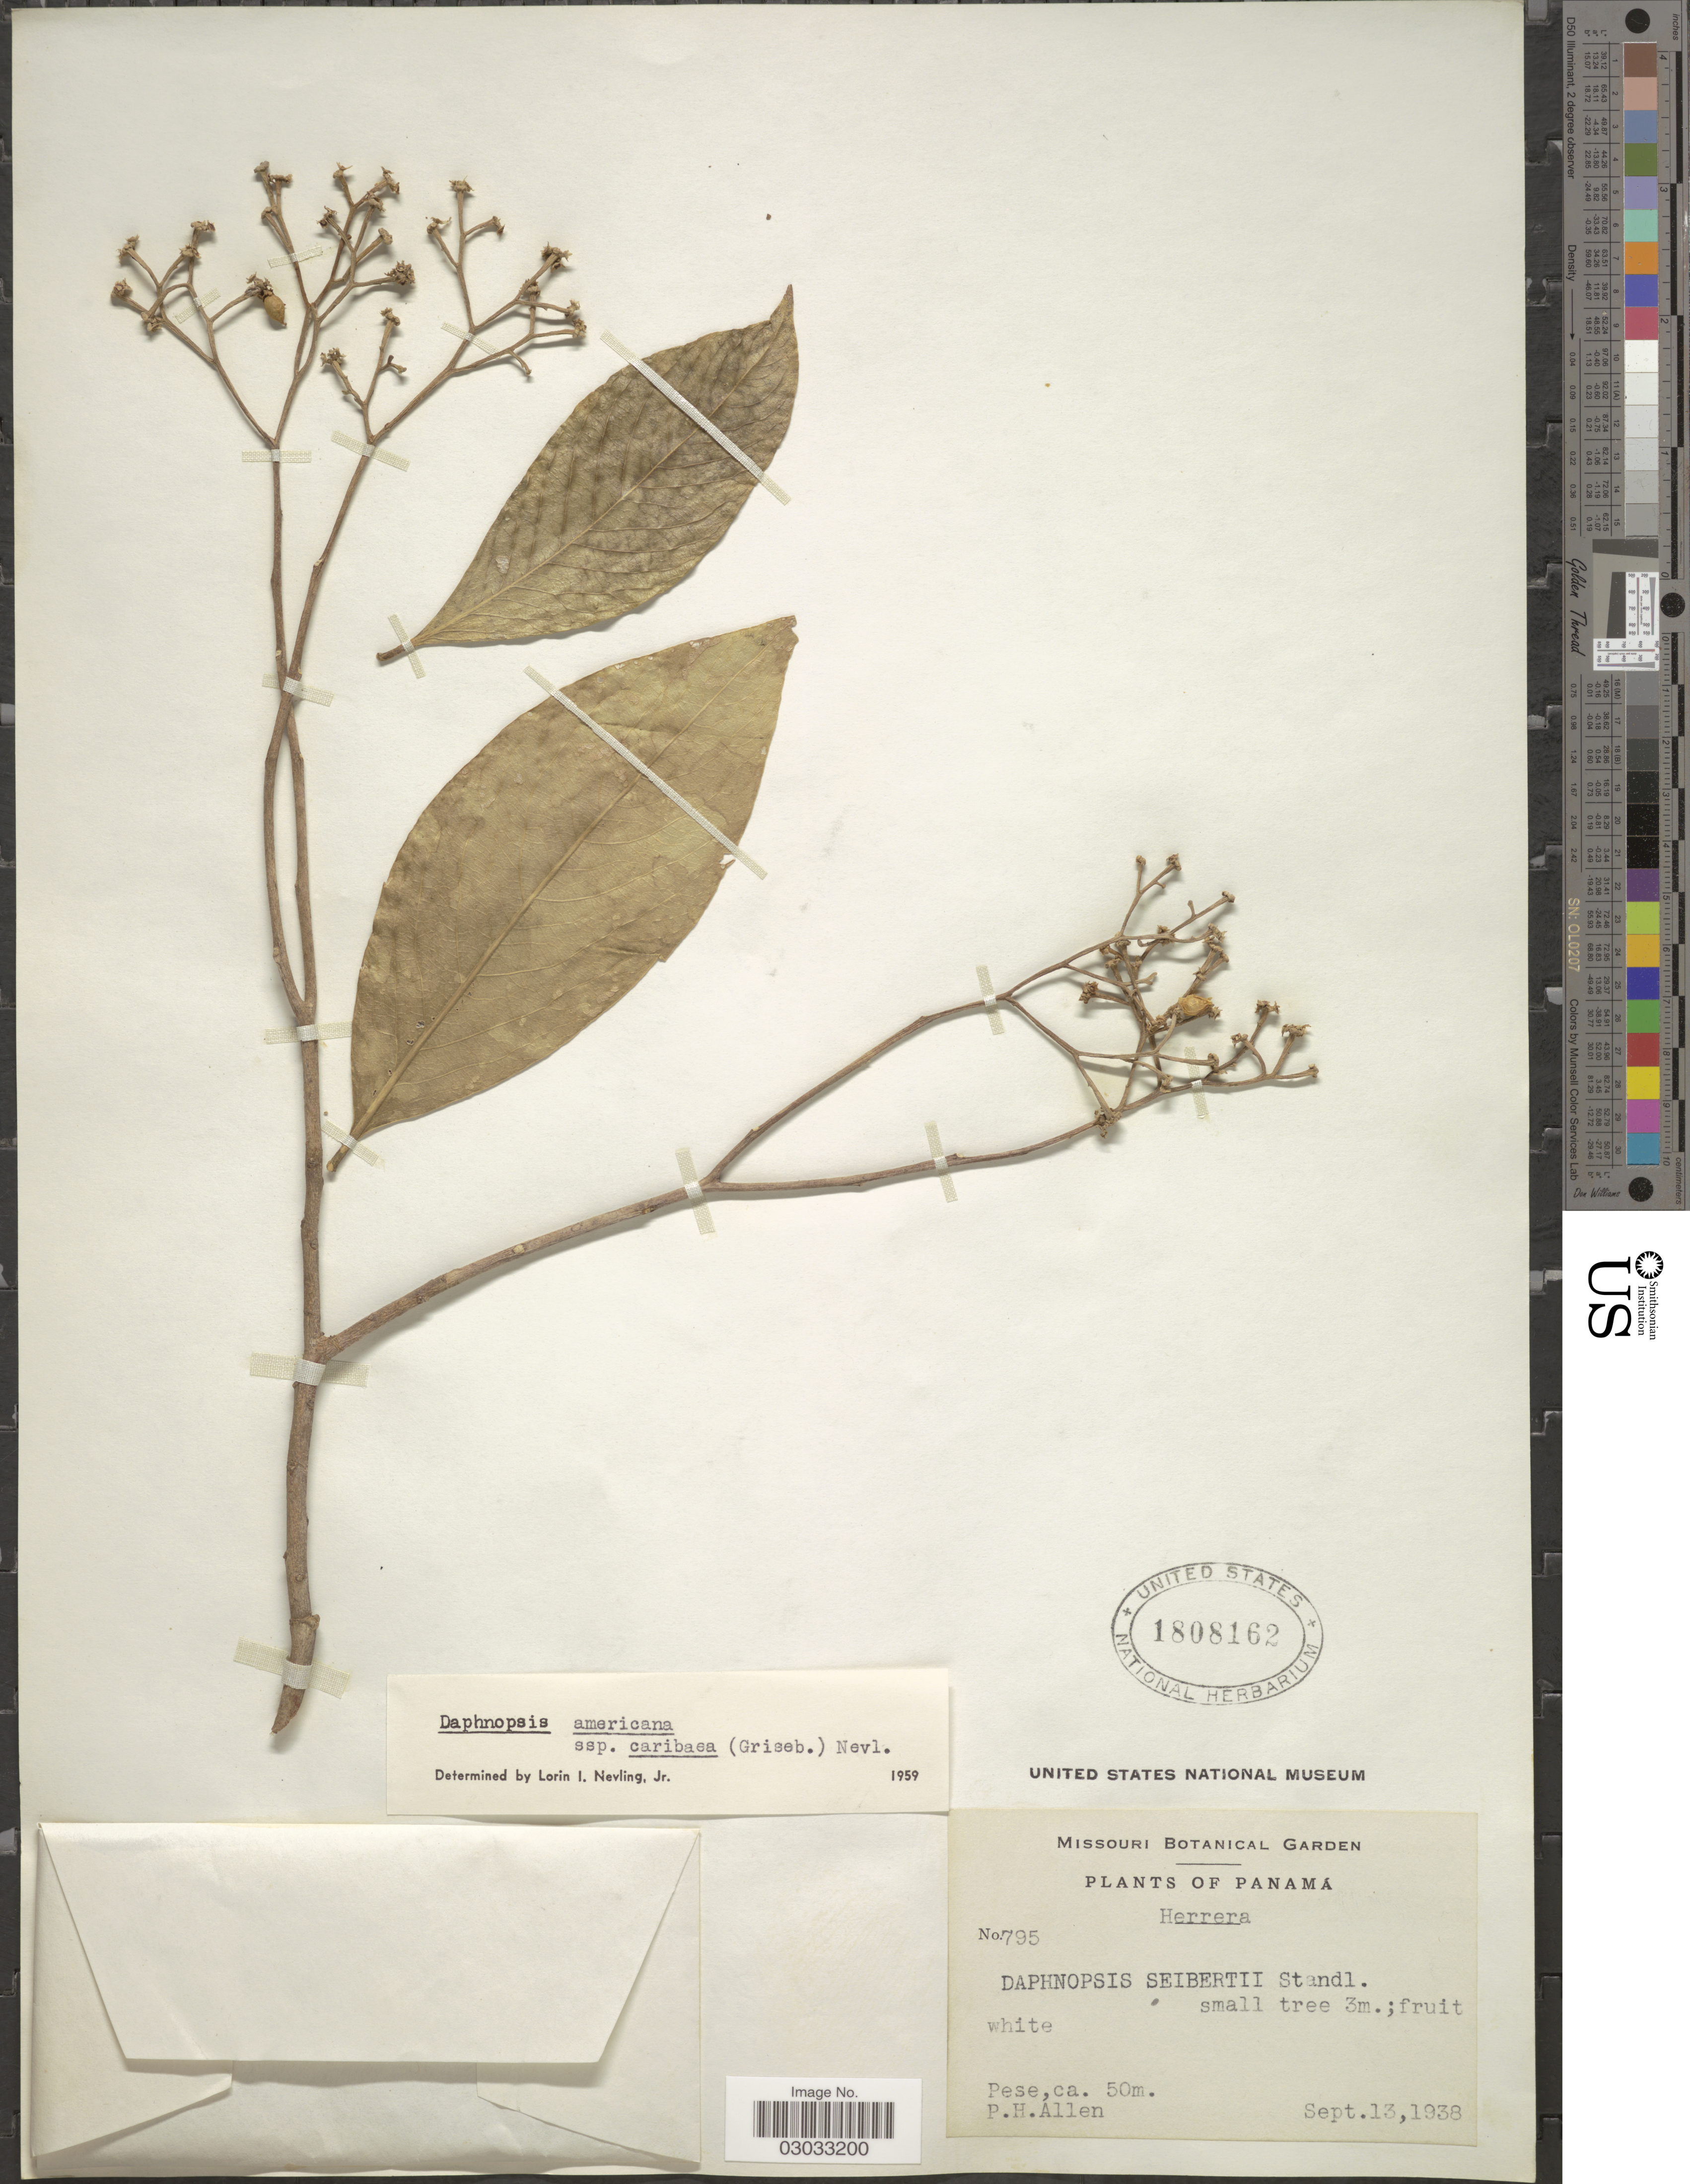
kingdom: Plantae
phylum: Tracheophyta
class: Magnoliopsida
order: Malvales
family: Thymelaeaceae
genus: Daphnopsis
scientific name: Daphnopsis americana subsp. caribaea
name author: (Griseb.) Nevling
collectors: P. H. Allen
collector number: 795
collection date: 1938-09-13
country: Panama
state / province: Herrera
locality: Pese.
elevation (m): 50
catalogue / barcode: US 1808162